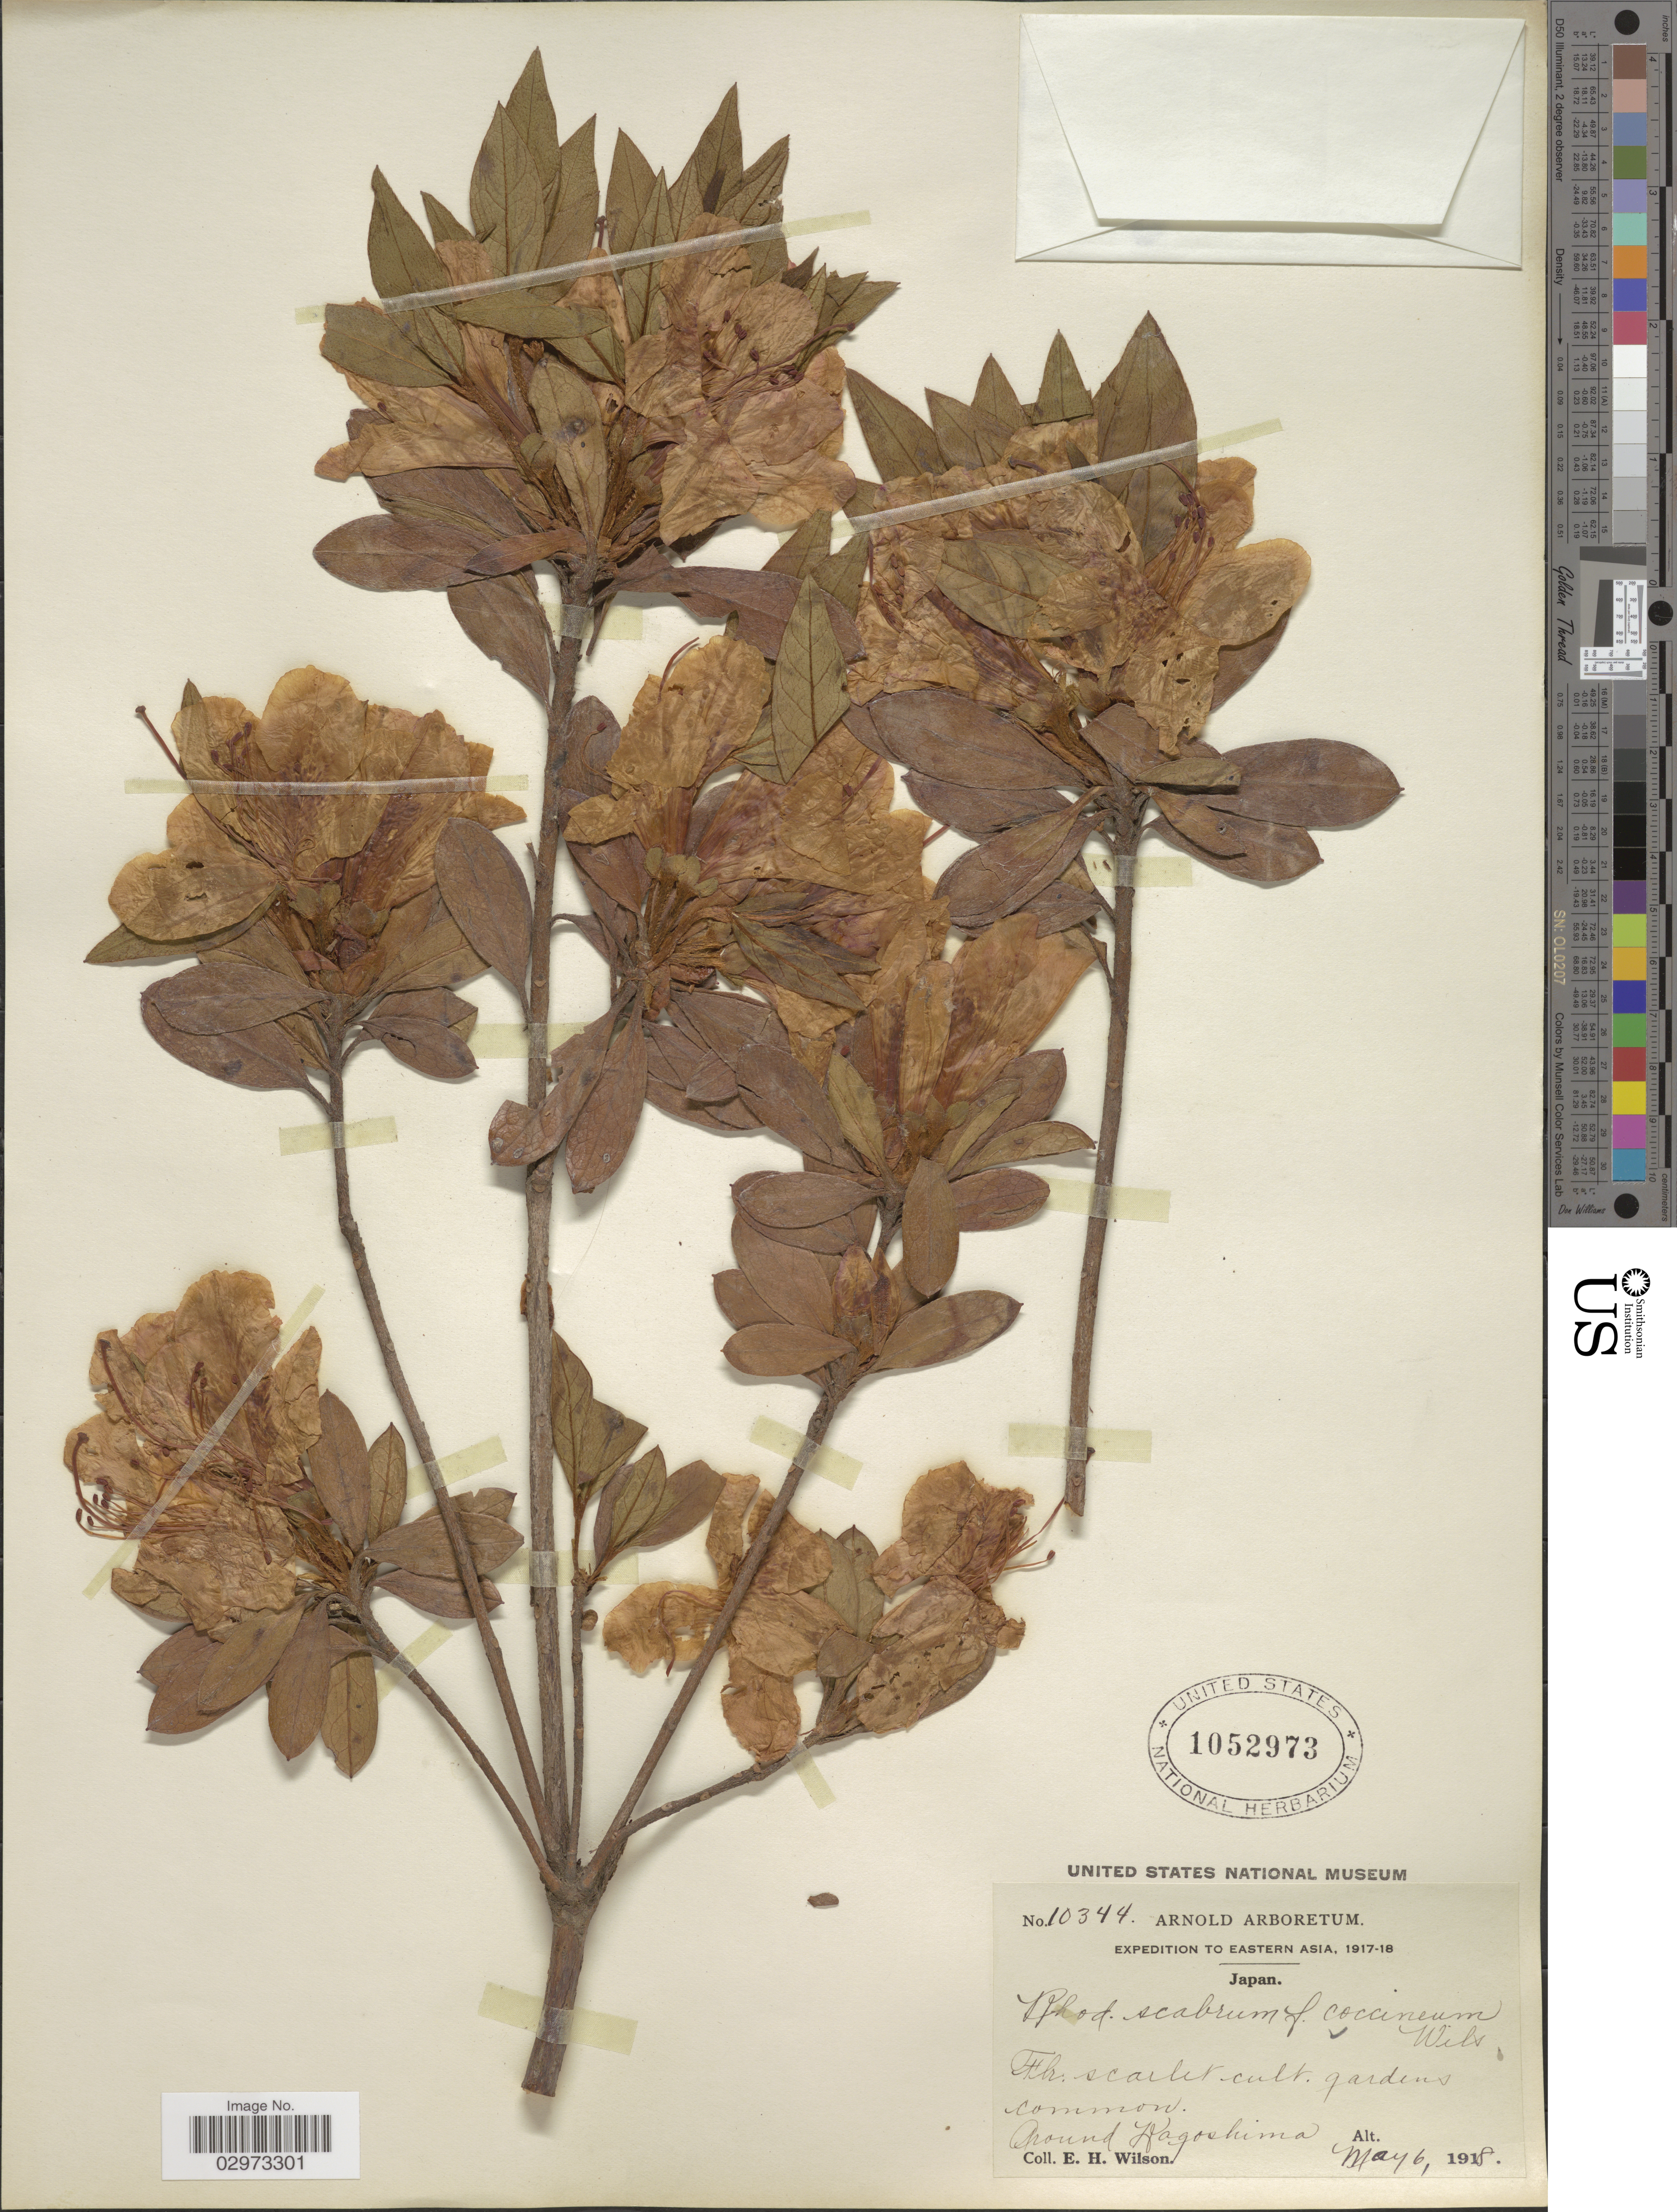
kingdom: Plantae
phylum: Tracheophyta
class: Magnoliopsida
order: Ericales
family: Ericaceae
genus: Rhododendron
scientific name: Rhododendron scabrum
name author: G. Don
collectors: E. Wilson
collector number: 10344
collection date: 1918-05-06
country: Japan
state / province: Kagosima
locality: Eastern Asia. Around Kagoshima.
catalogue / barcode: US 1052973